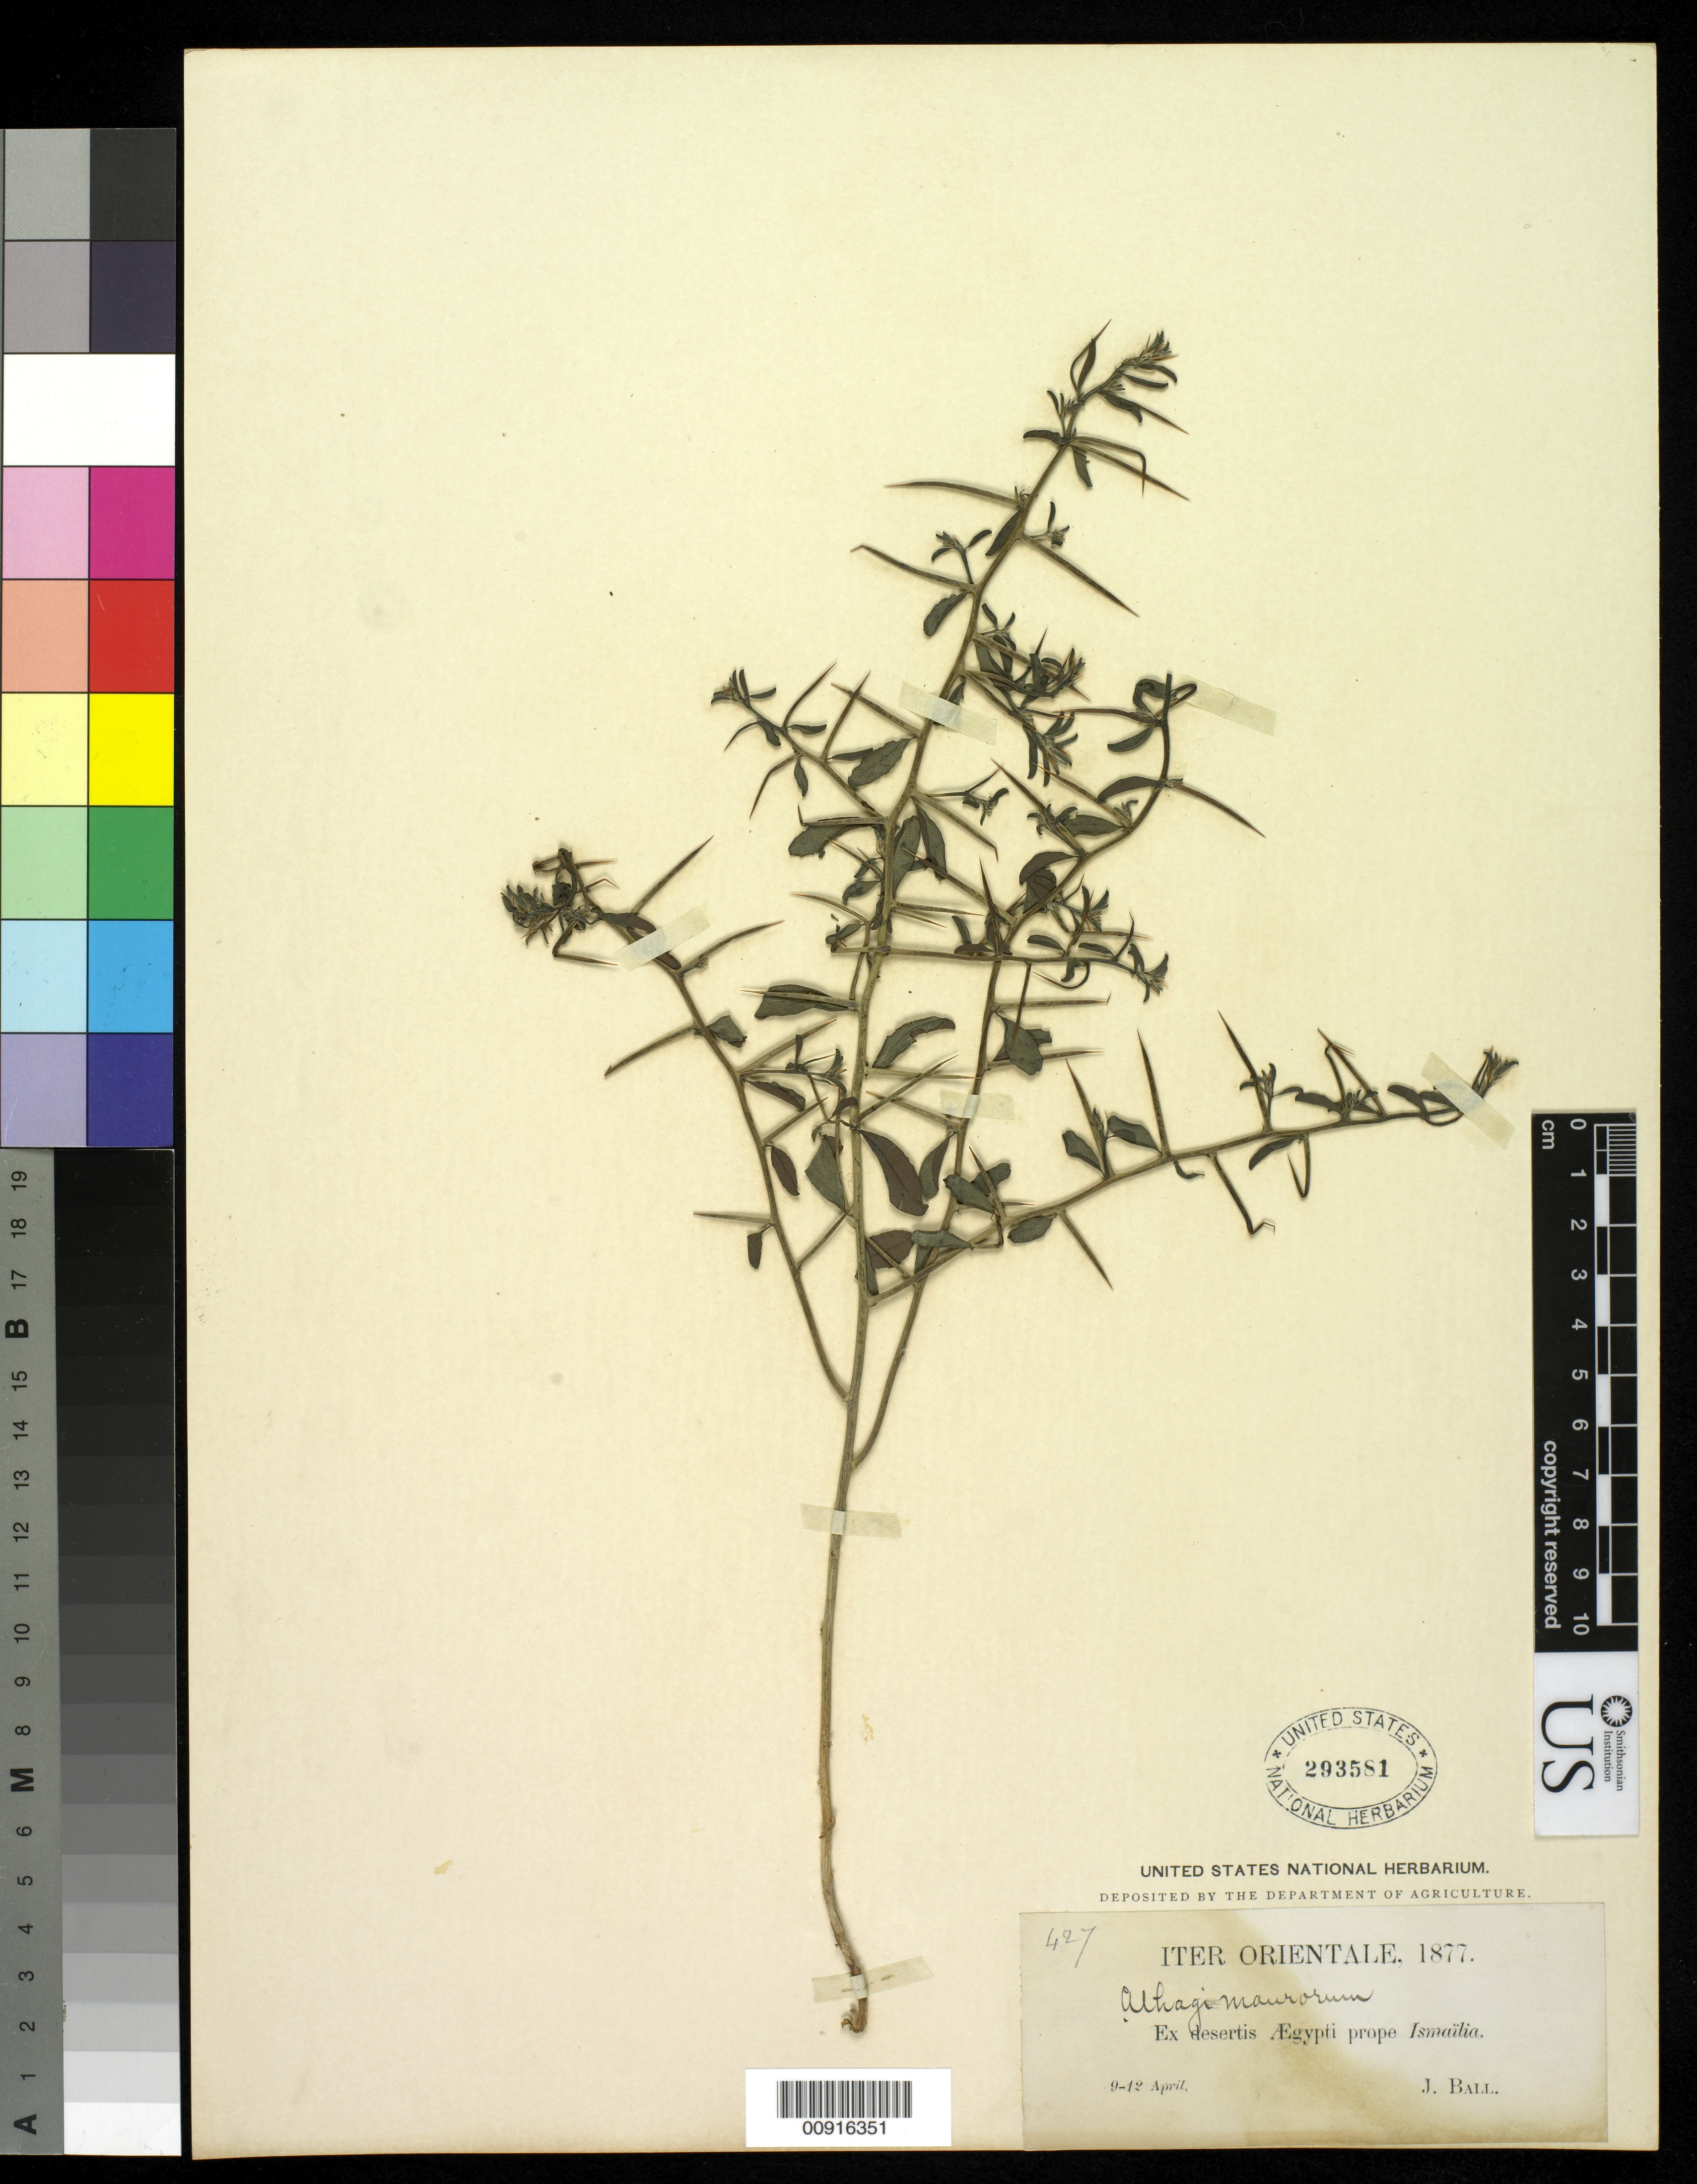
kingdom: Plantae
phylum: Tracheophyta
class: Magnoliopsida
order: Fabales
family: Fabaceae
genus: Alhagi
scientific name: Alhagi maurorum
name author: Medik.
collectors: J. Ball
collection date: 1877-04-09/1877-04-12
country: Egypt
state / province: Al Isma'iliyah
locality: Ex desertis Aegypti prope Ismailia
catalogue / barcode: US 293581